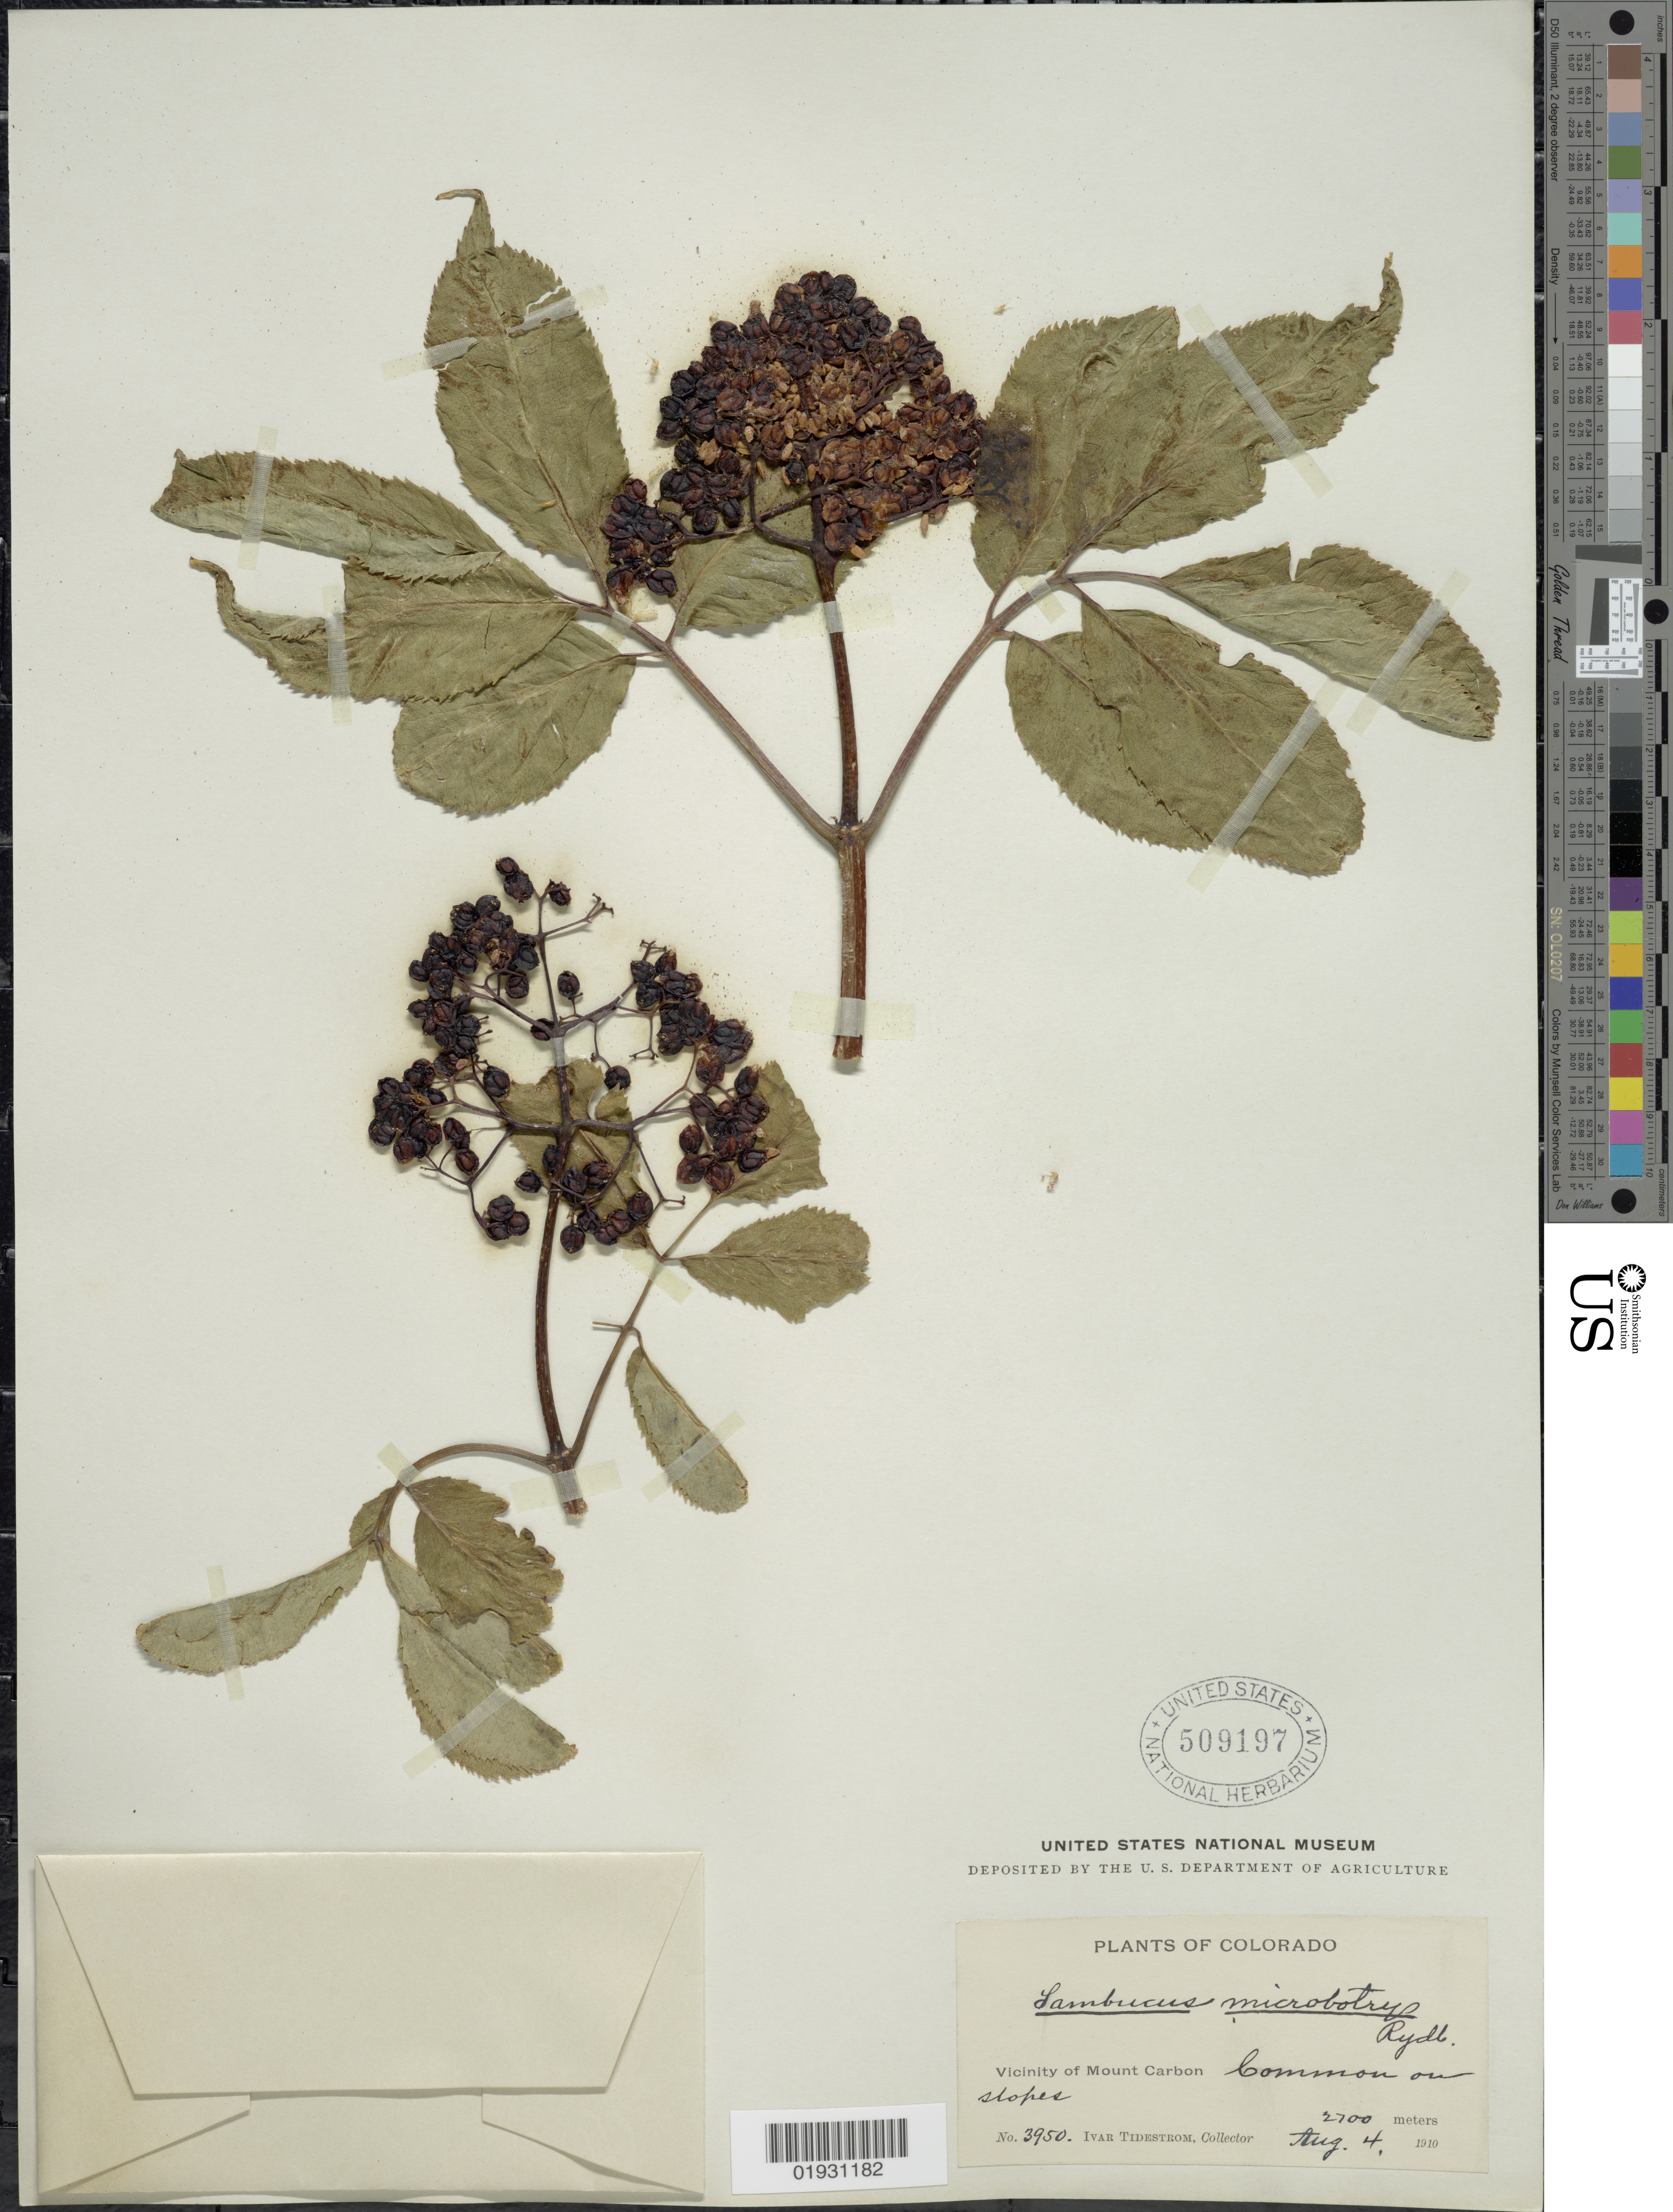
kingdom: Plantae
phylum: Tracheophyta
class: Magnoliopsida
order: Dipsacales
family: Viburnaceae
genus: Sambucus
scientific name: Sambucus microbotrys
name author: Rydb.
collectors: I. F. Tidestrom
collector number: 3950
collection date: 1910-08-04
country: United States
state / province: Colorado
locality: Vicinity of Mount Carbon.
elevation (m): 2700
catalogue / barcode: US 509197